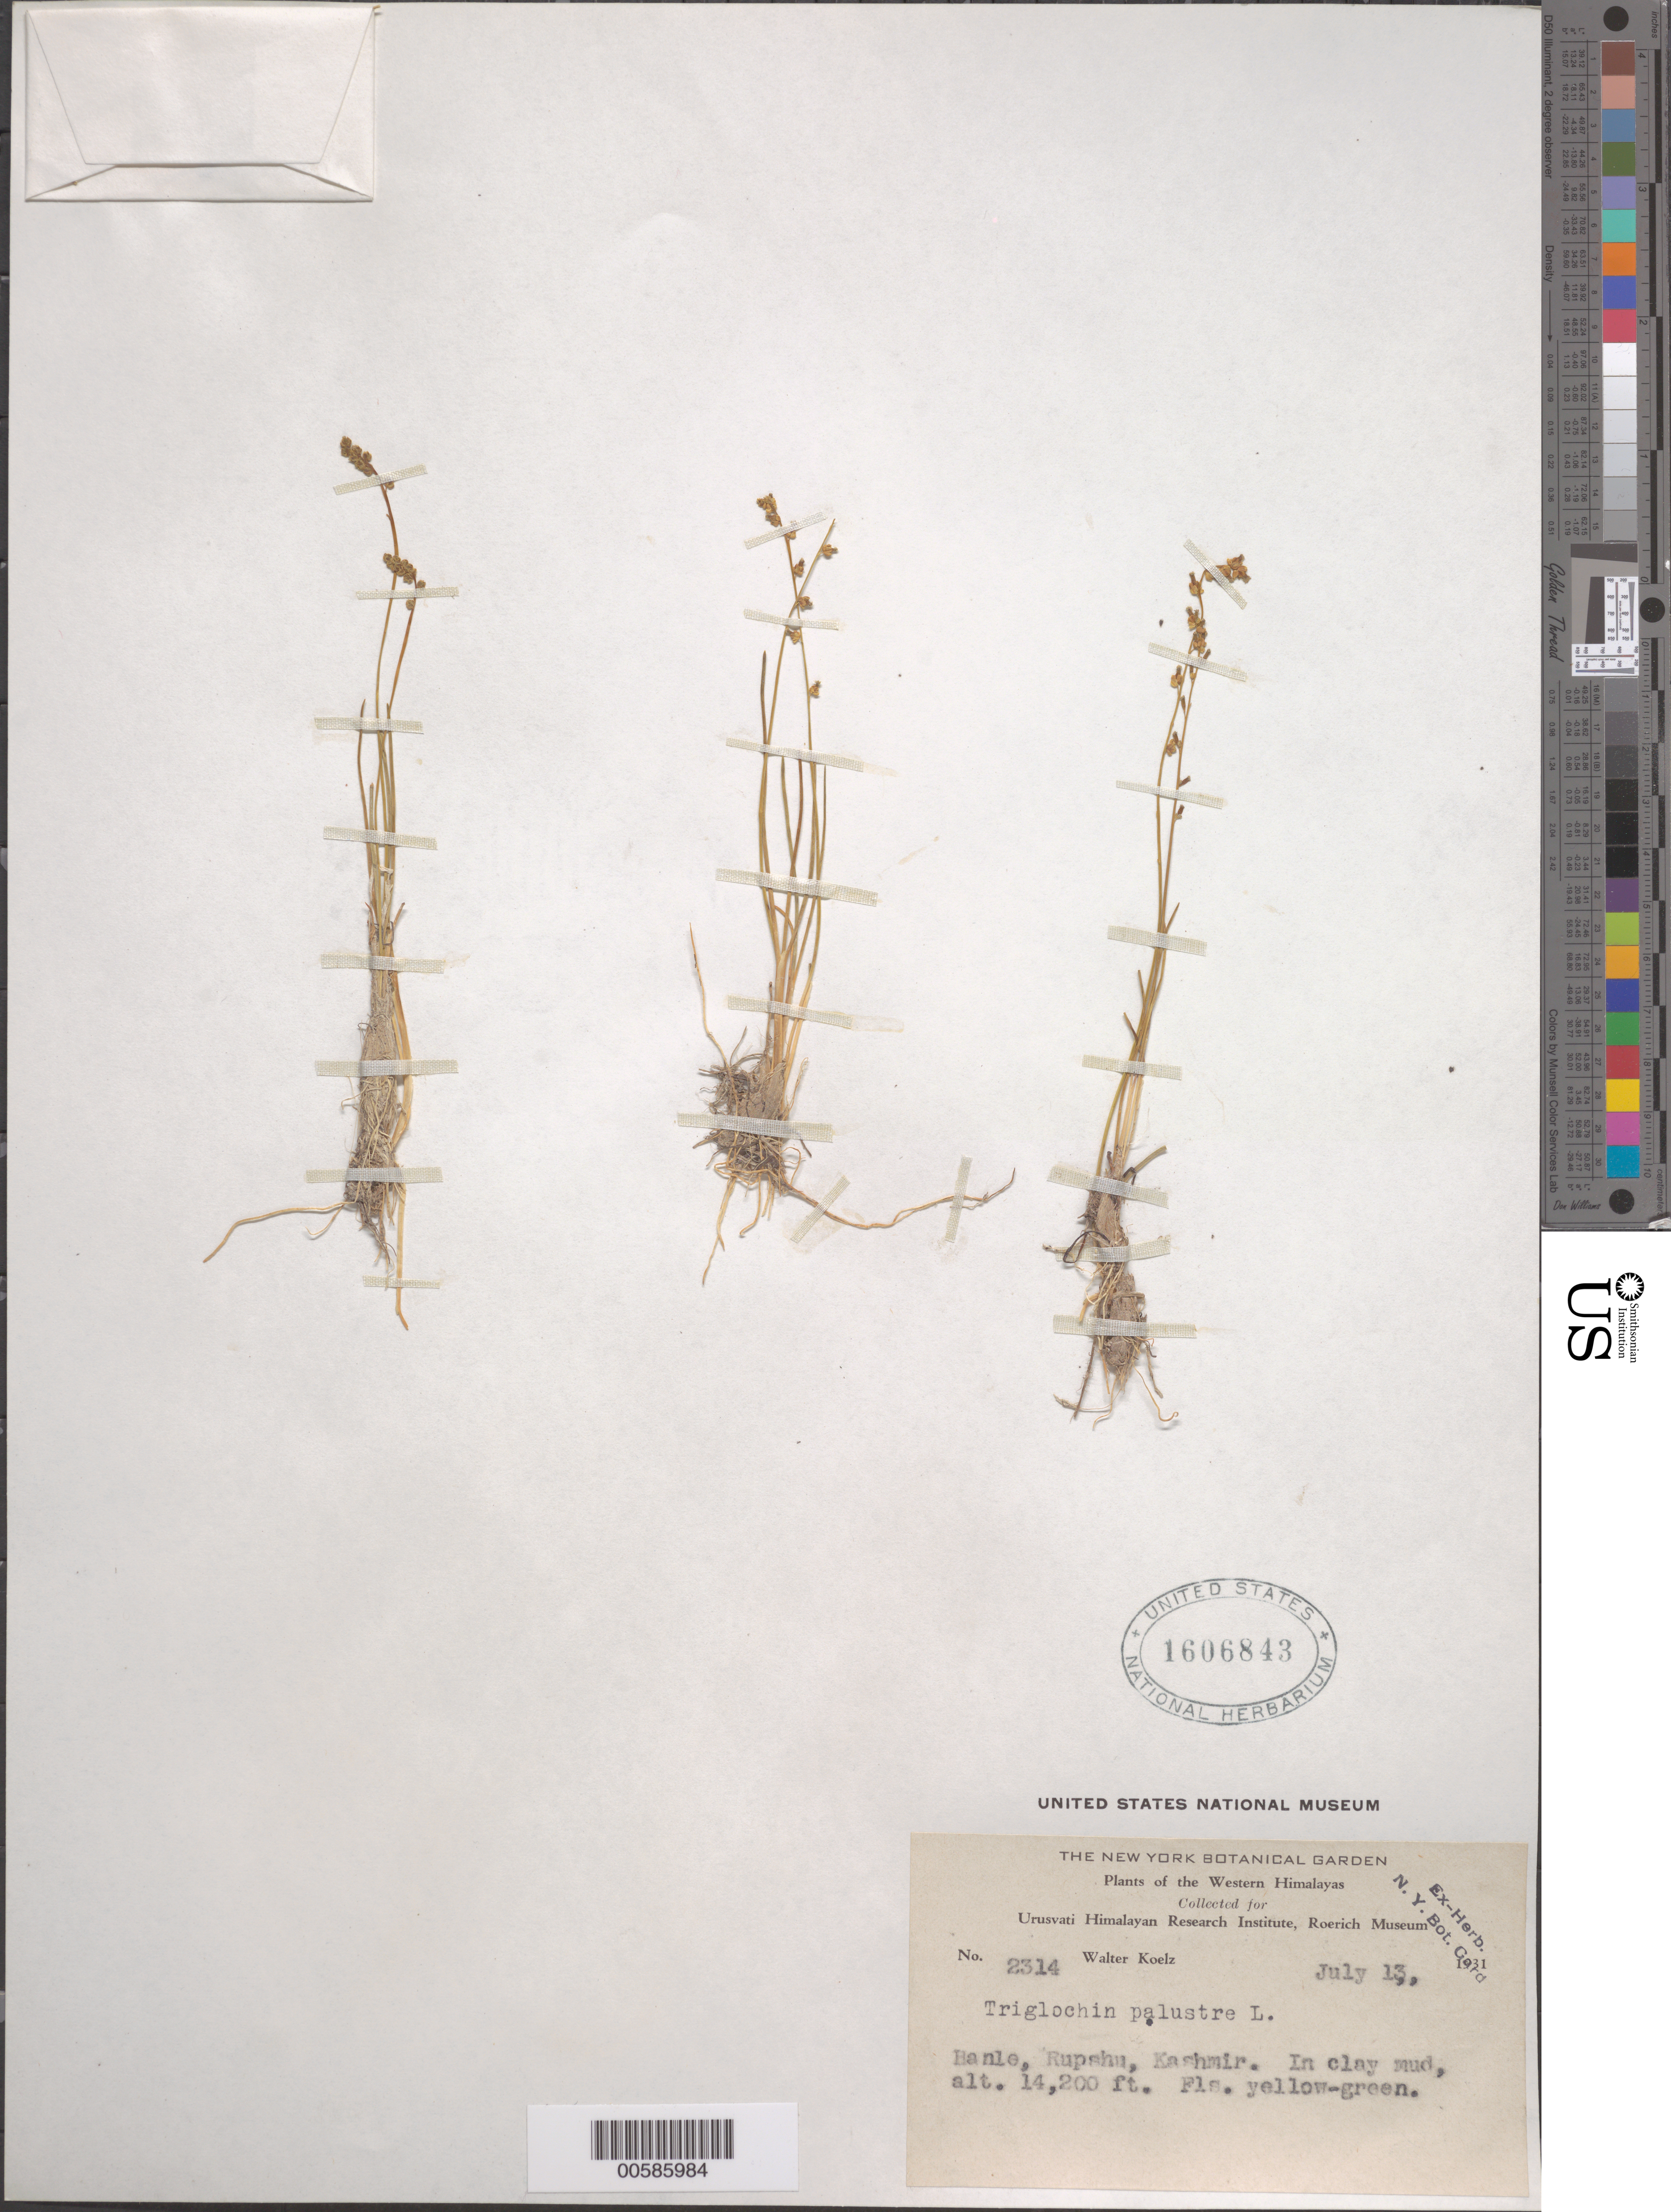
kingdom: Plantae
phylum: Tracheophyta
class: Liliopsida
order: Alismatales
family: Juncaginaceae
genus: Triglochin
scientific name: Triglochin palustris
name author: L.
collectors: W. N. Koelz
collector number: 2314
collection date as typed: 13 Jul 1931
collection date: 1931-07-13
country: India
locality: Hanle, Rupshu, Kashmir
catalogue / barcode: US 1606843